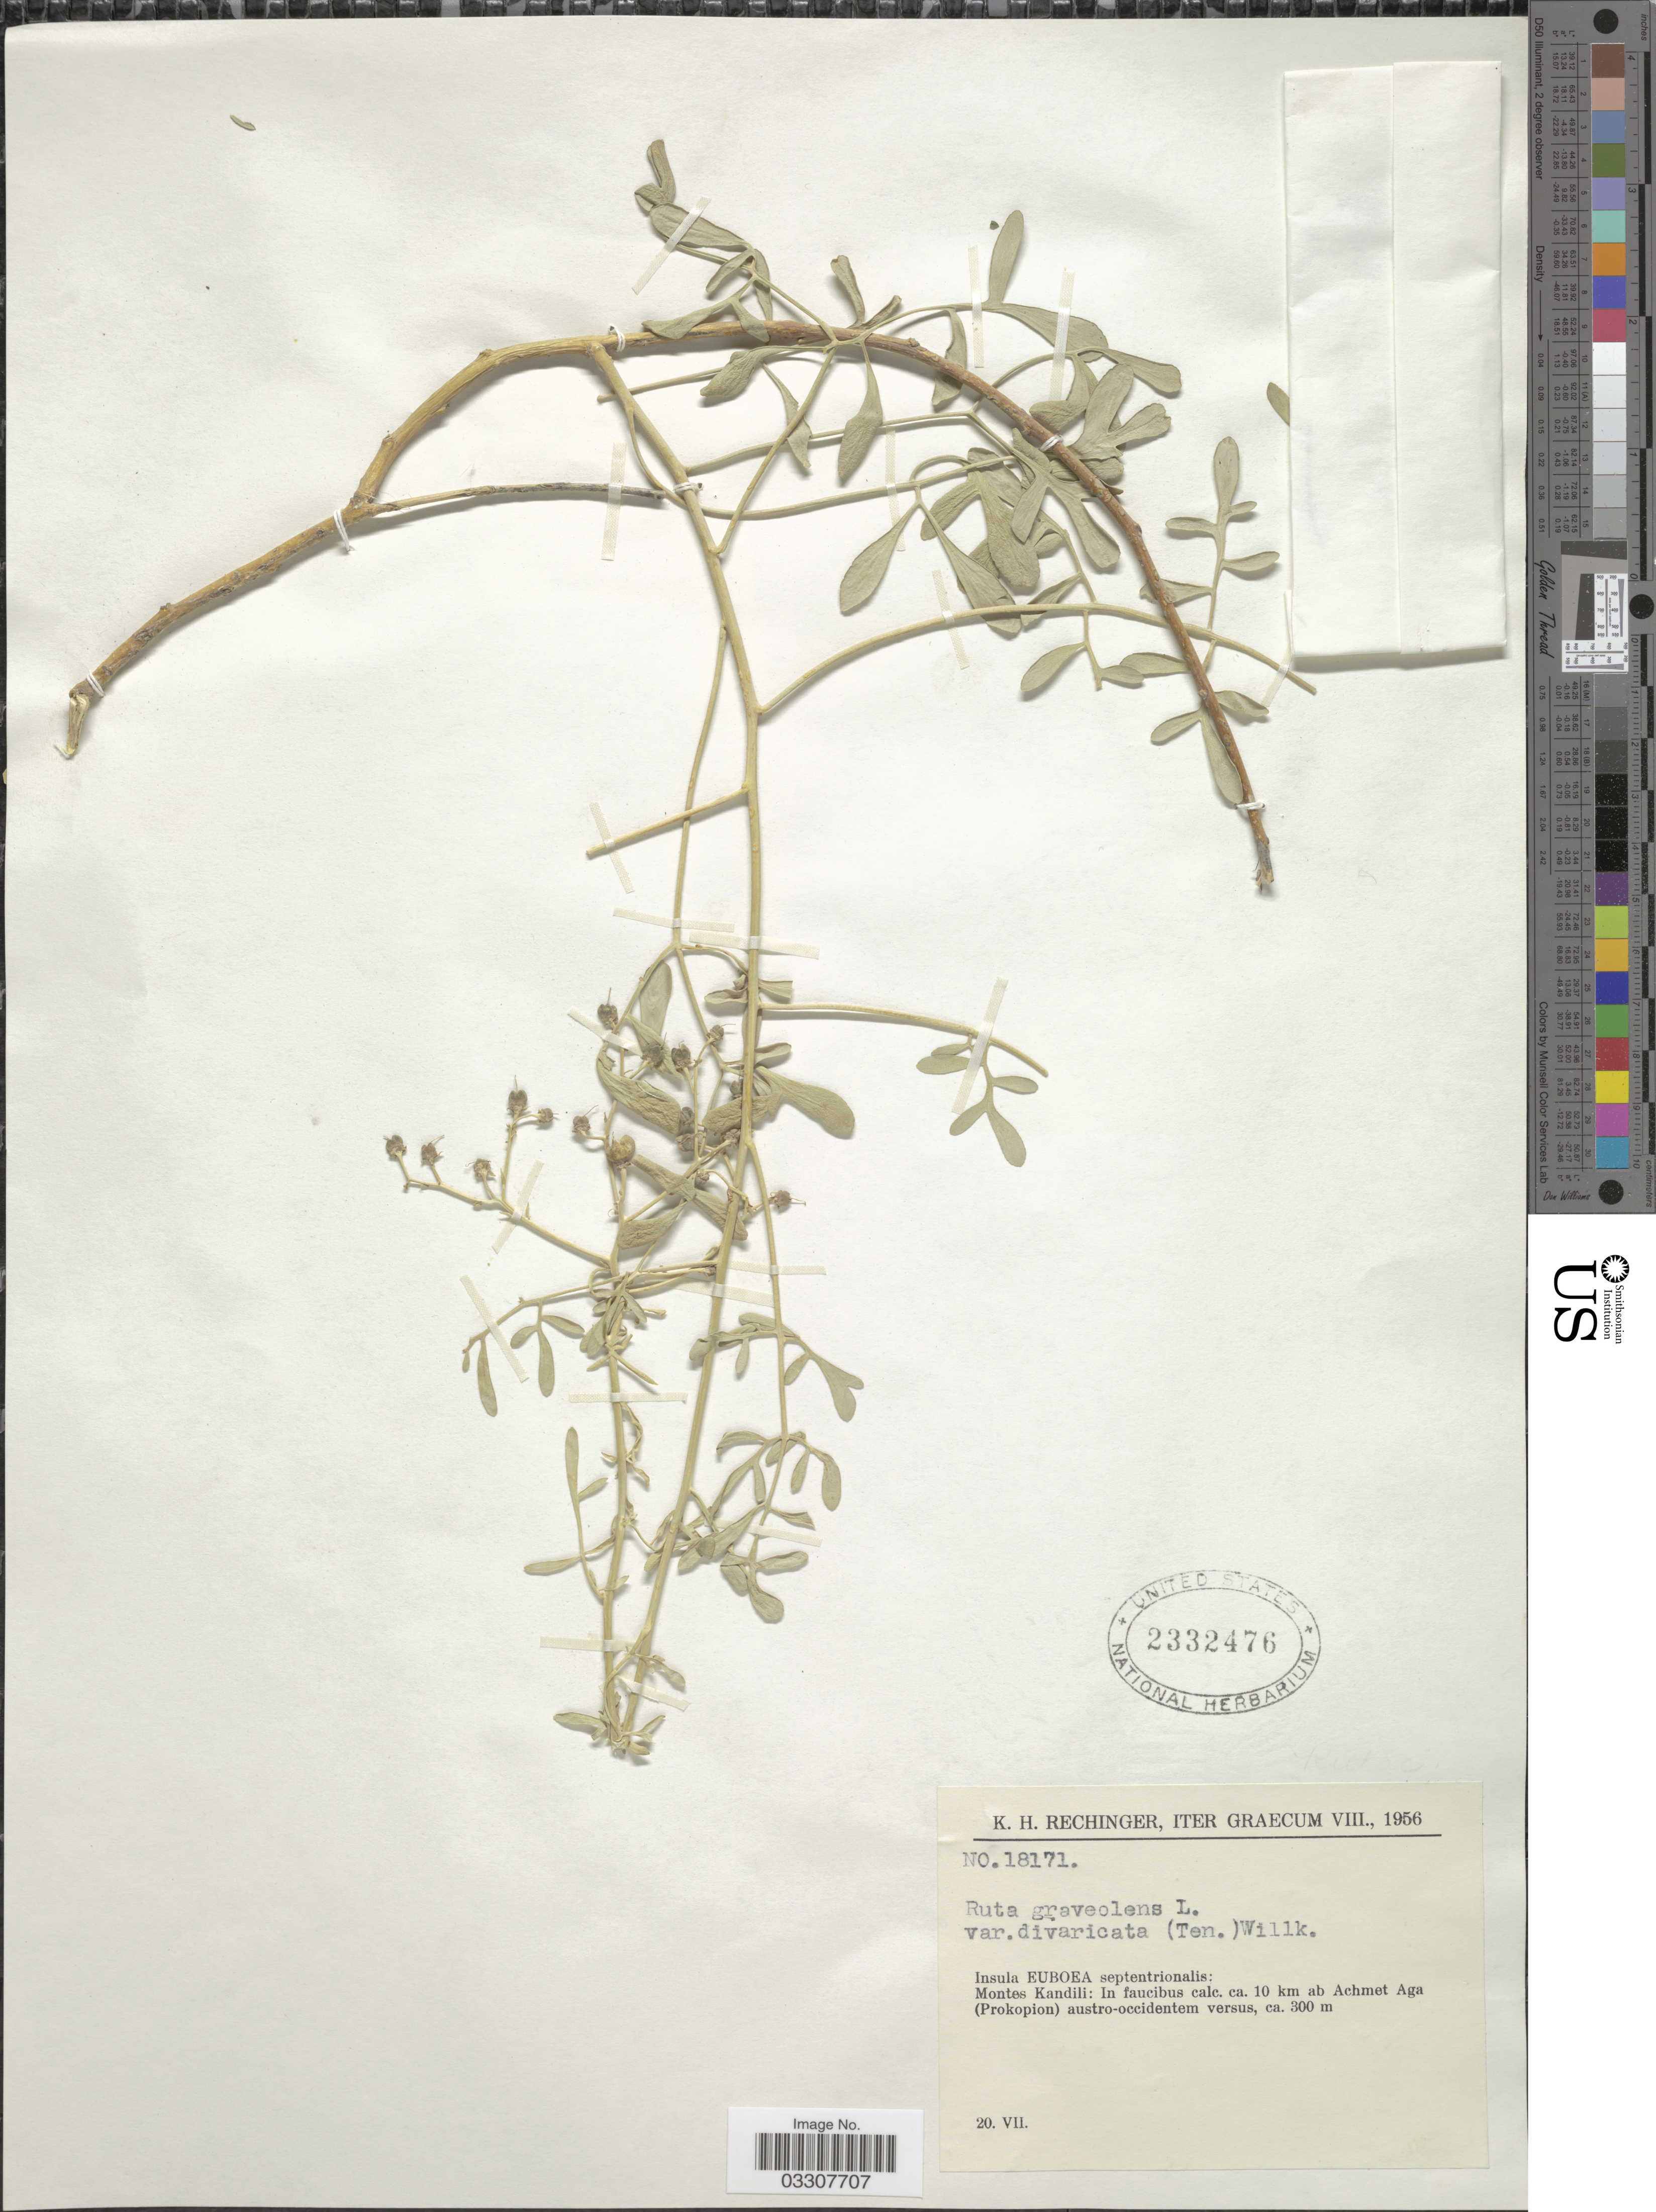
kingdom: Plantae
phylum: Tracheophyta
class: Magnoliopsida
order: Sapindales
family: Rutaceae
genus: Ruta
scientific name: Ruta graveolens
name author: L.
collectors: K. H. Rechinger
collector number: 18171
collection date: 1956-07-20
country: Greece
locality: Iter Graecum. Insula Euboea septentrionalis: Montes Kandili: In faucibus calc. ca. 10 km ab Achmet Aga (Prokopion) austro-occidentem versus.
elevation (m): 300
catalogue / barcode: US 2332476